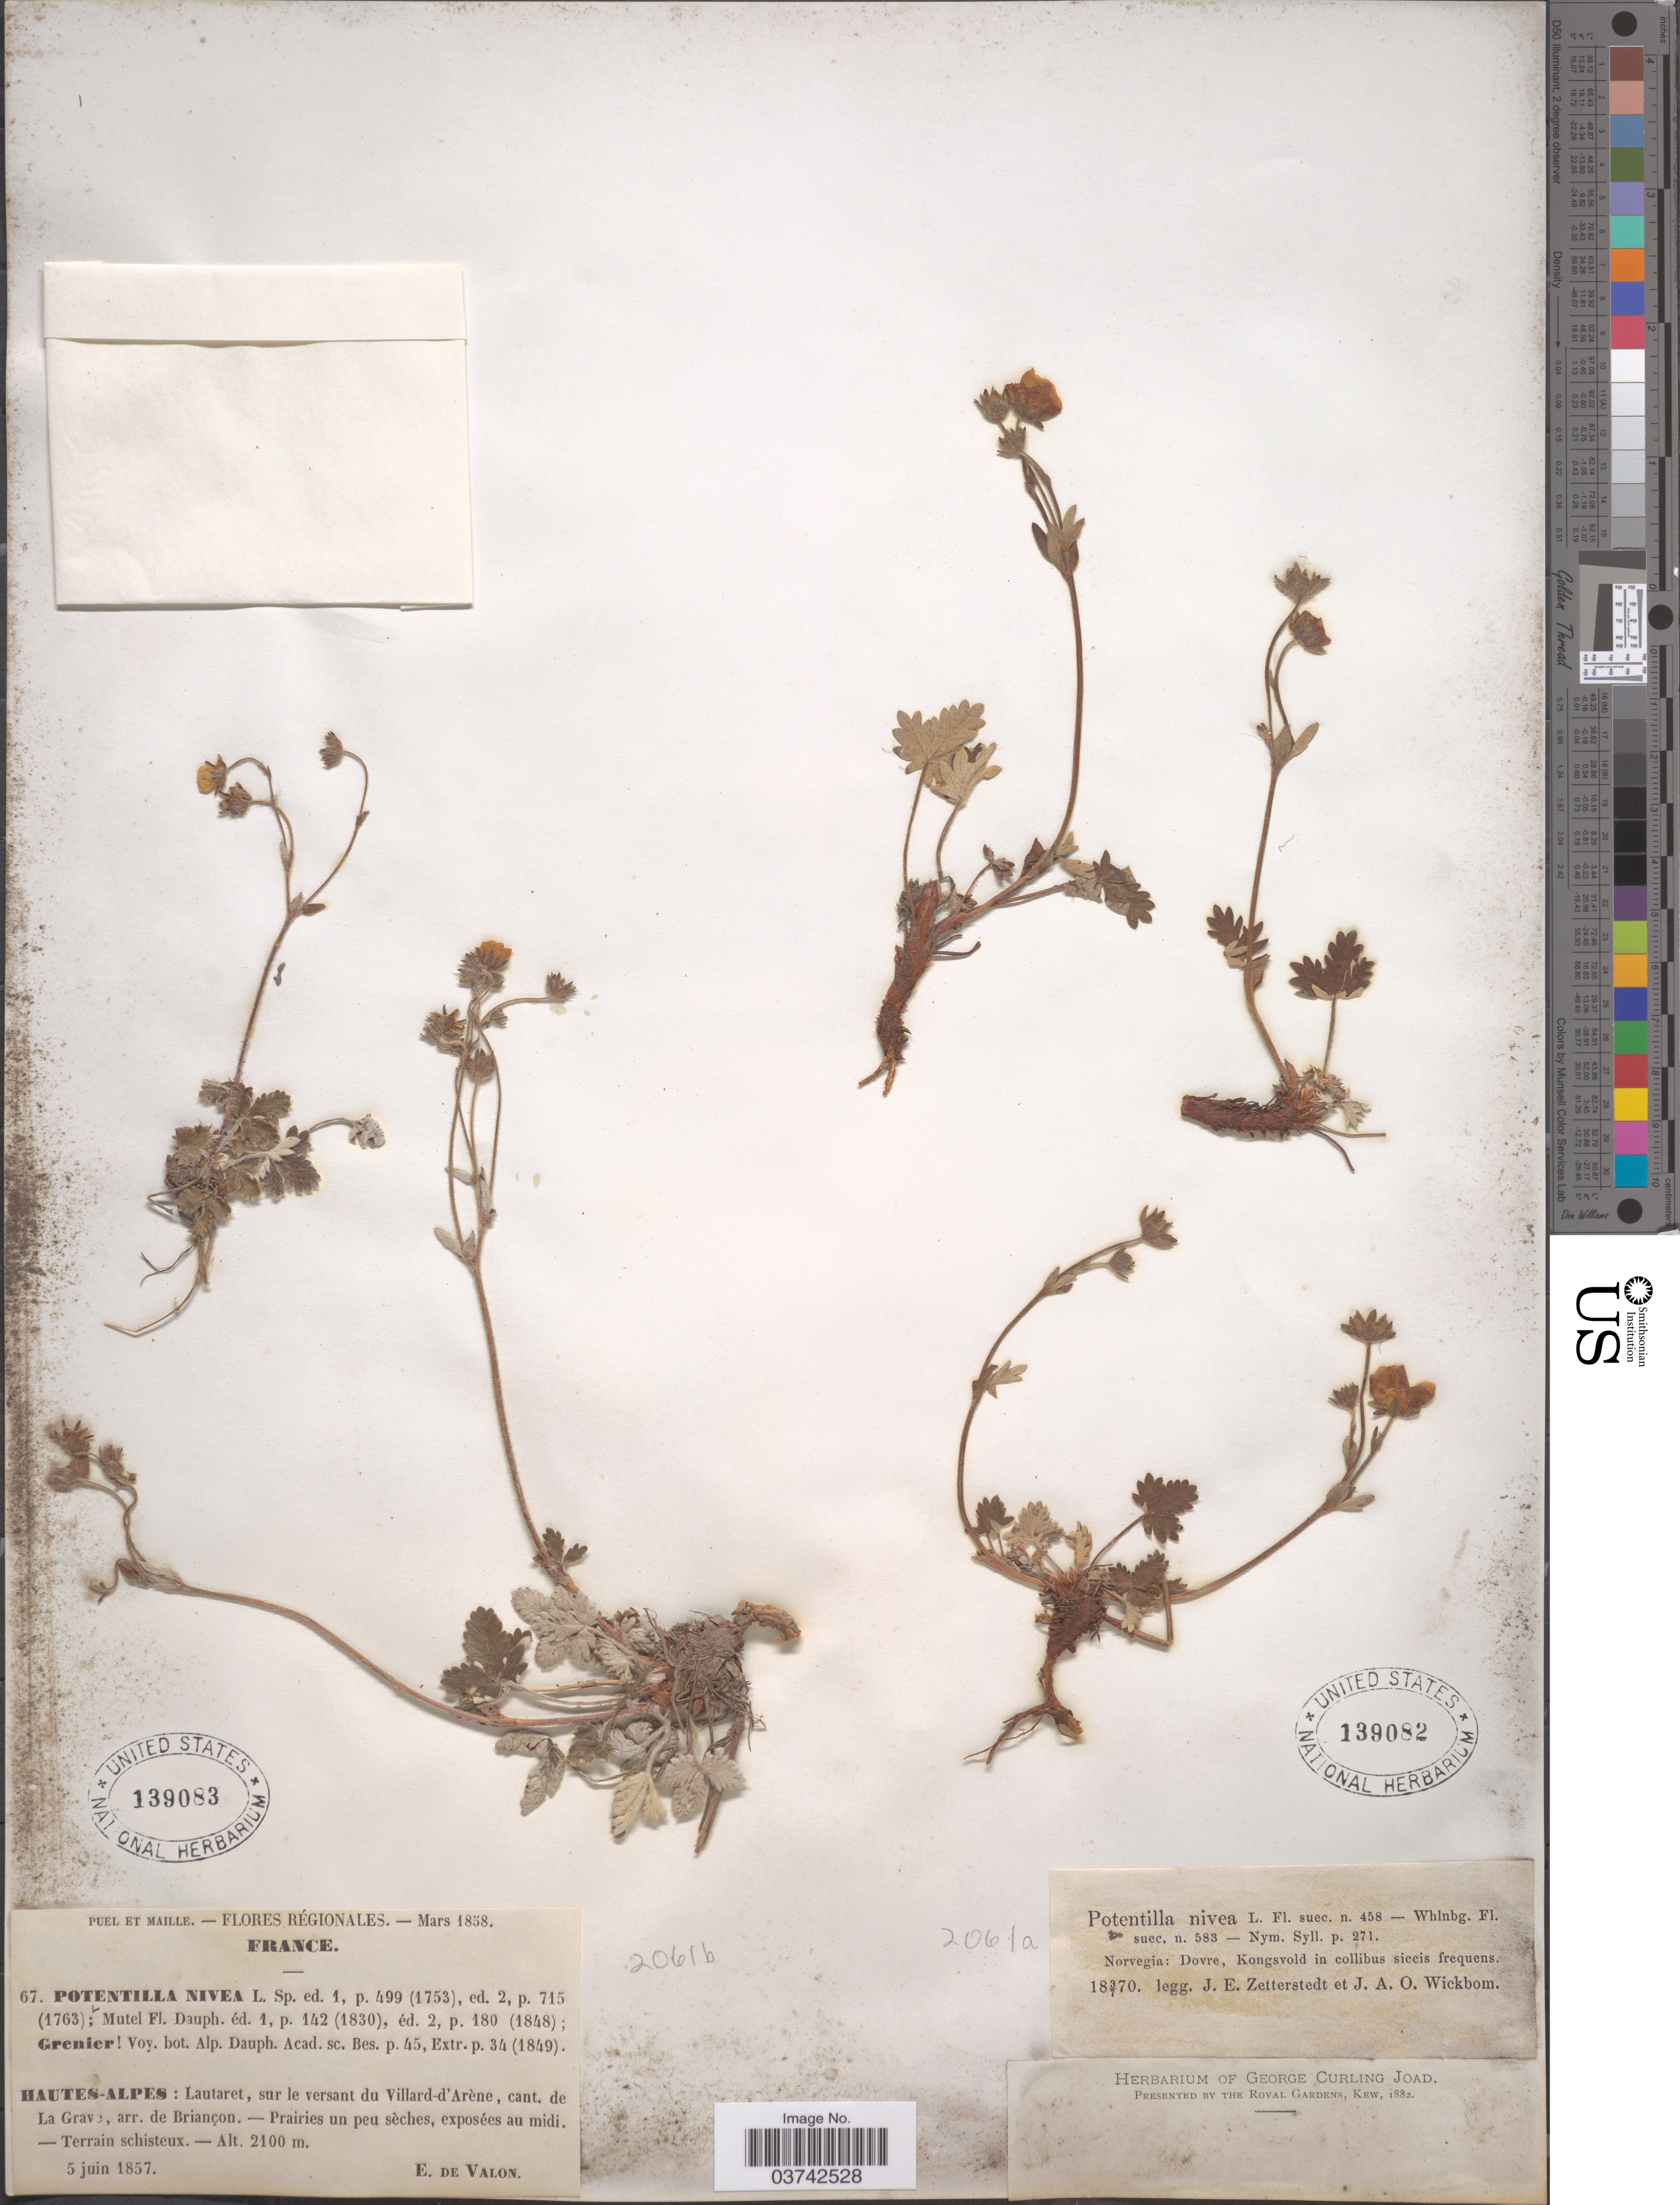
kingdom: Plantae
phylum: Tracheophyta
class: Magnoliopsida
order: Rosales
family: Rosaceae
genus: Potentilla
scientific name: Potentilla nivea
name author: L.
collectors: J.E. Zetterstedt & J. Wickbom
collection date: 1870-07-03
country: Norway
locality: Dovre, Kongsvold.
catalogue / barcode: US 139082-2